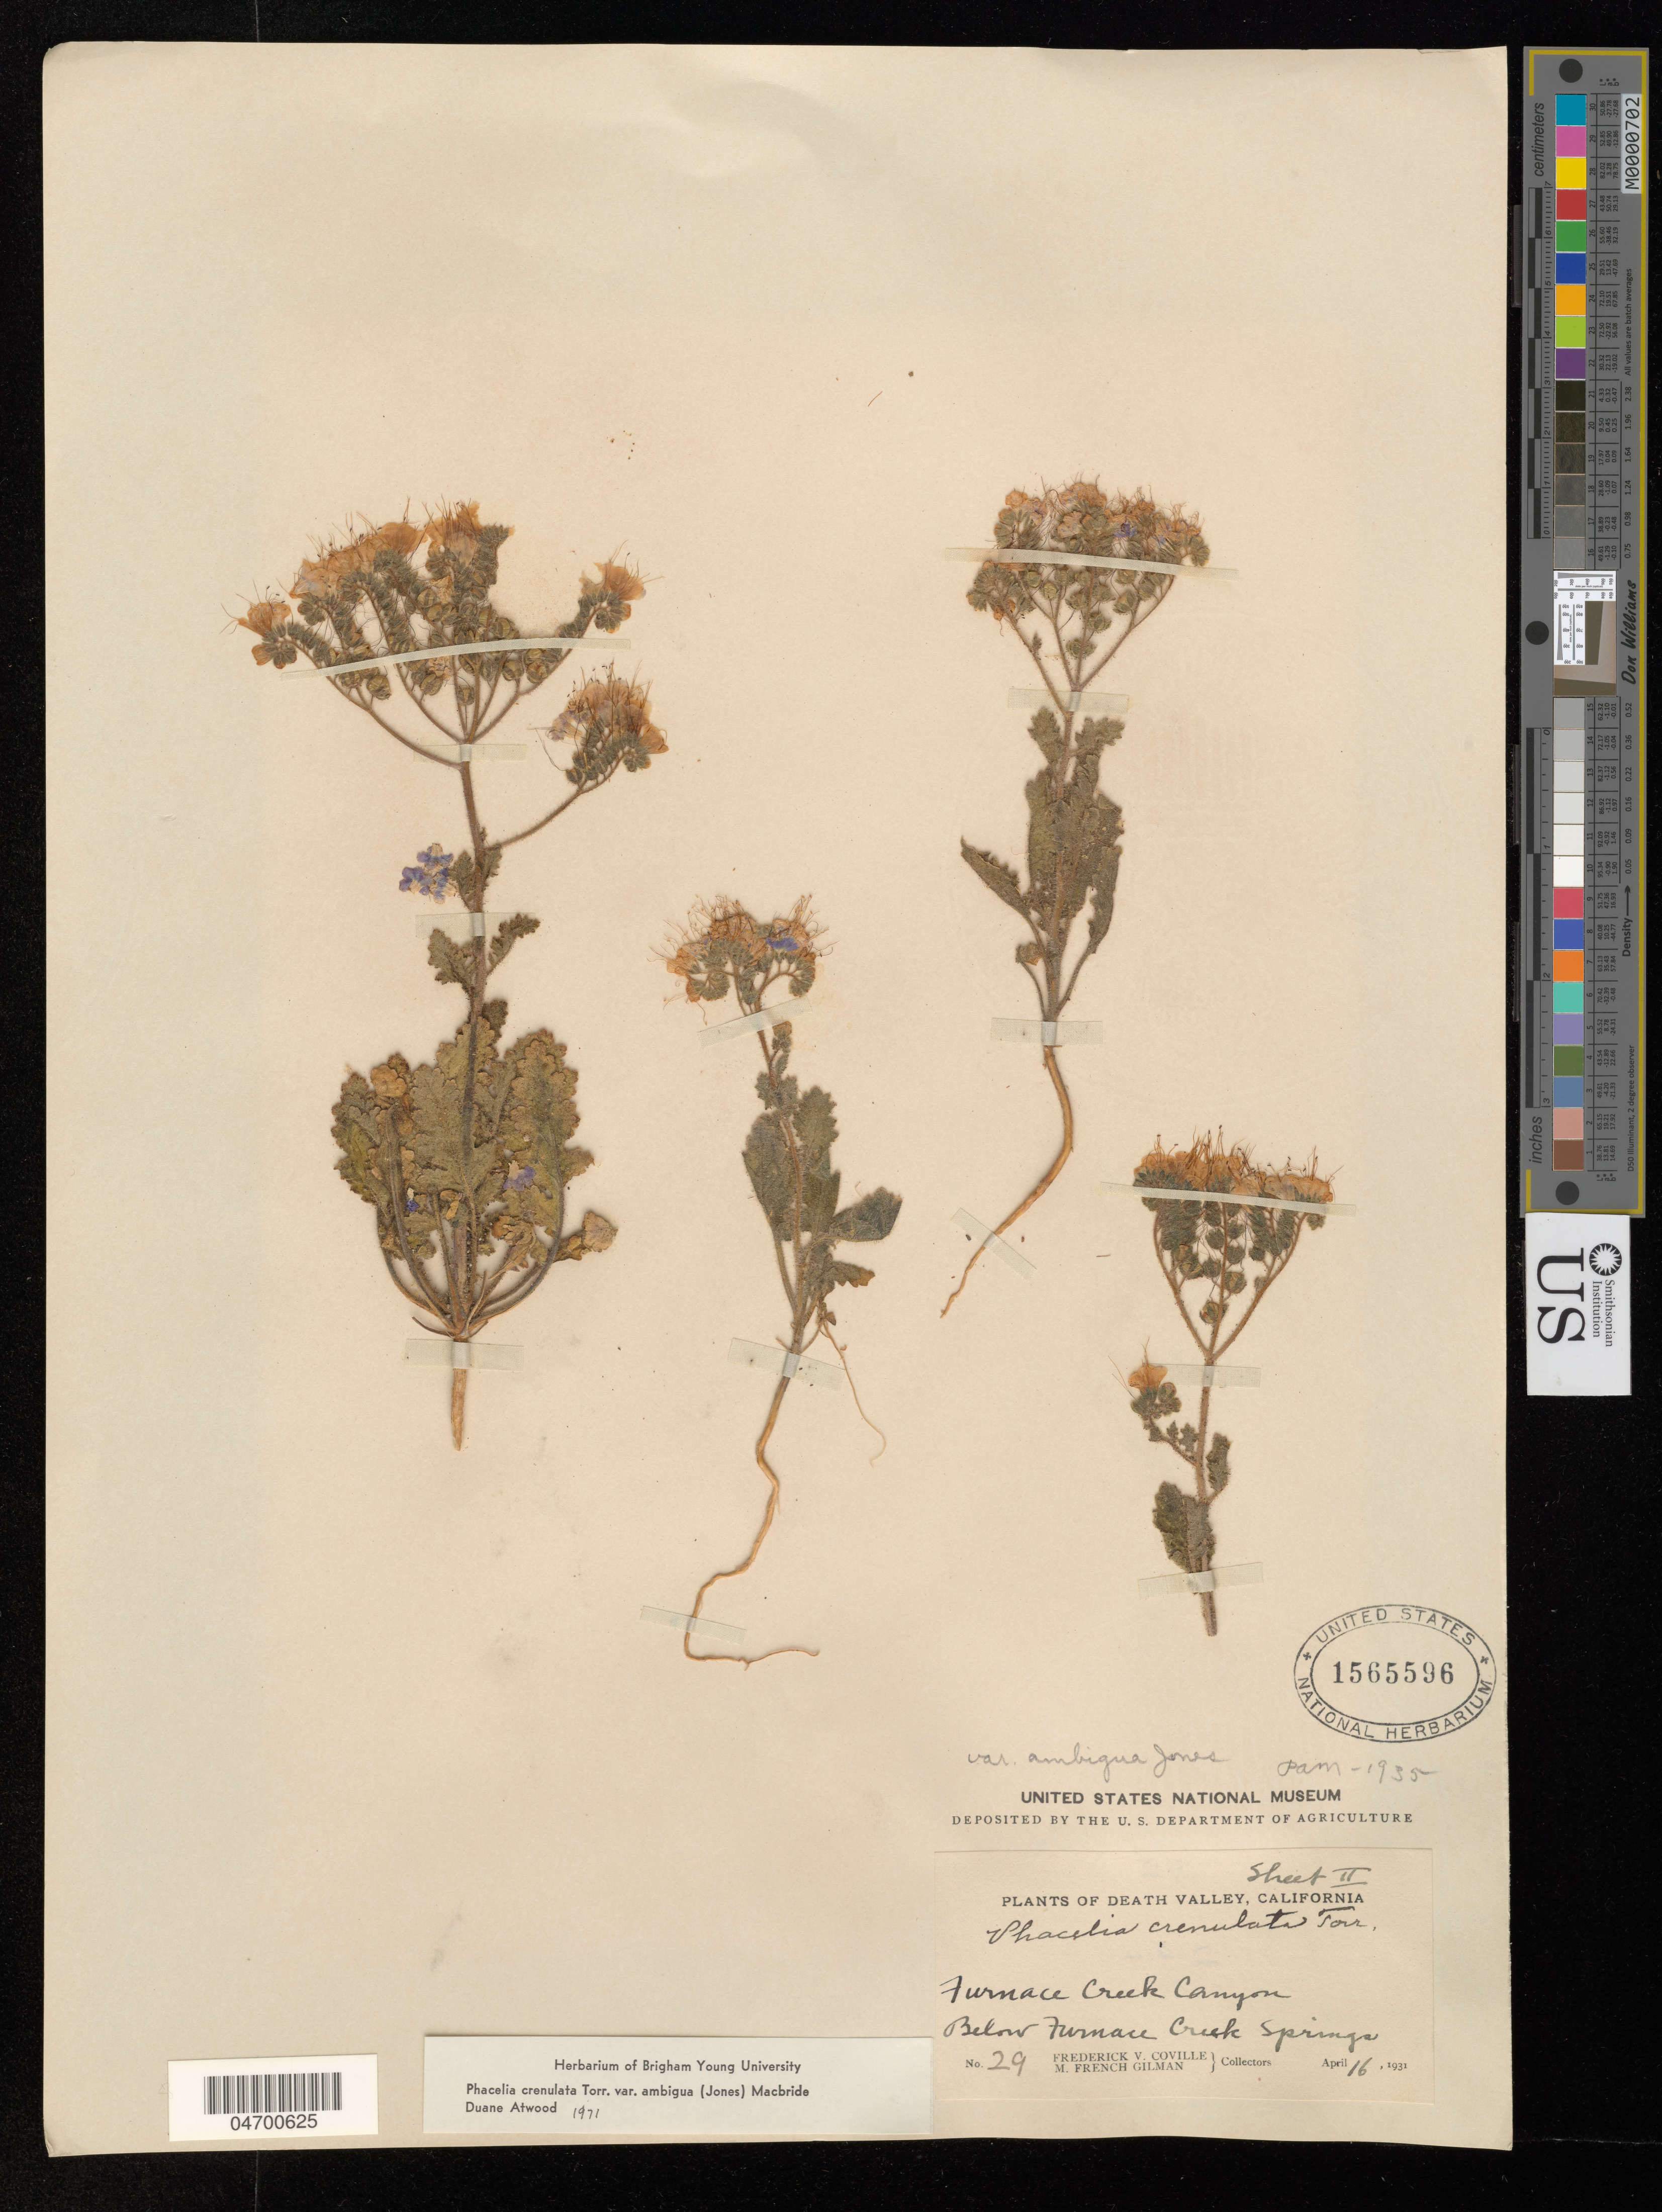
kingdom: Plantae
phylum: Tracheophyta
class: Magnoliopsida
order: Boraginales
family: Hydrophyllaceae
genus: Phacelia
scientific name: Phacelia crenulata var. ambigua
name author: (M.E. Jones) J.F. Macbr.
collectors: F. V. Coville & M. F. Gilman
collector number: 29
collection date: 1931-04-16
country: United States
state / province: California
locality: Death Valley. Furnace Creek Canyon. Below Furnace Creek Springs.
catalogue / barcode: US 1565596